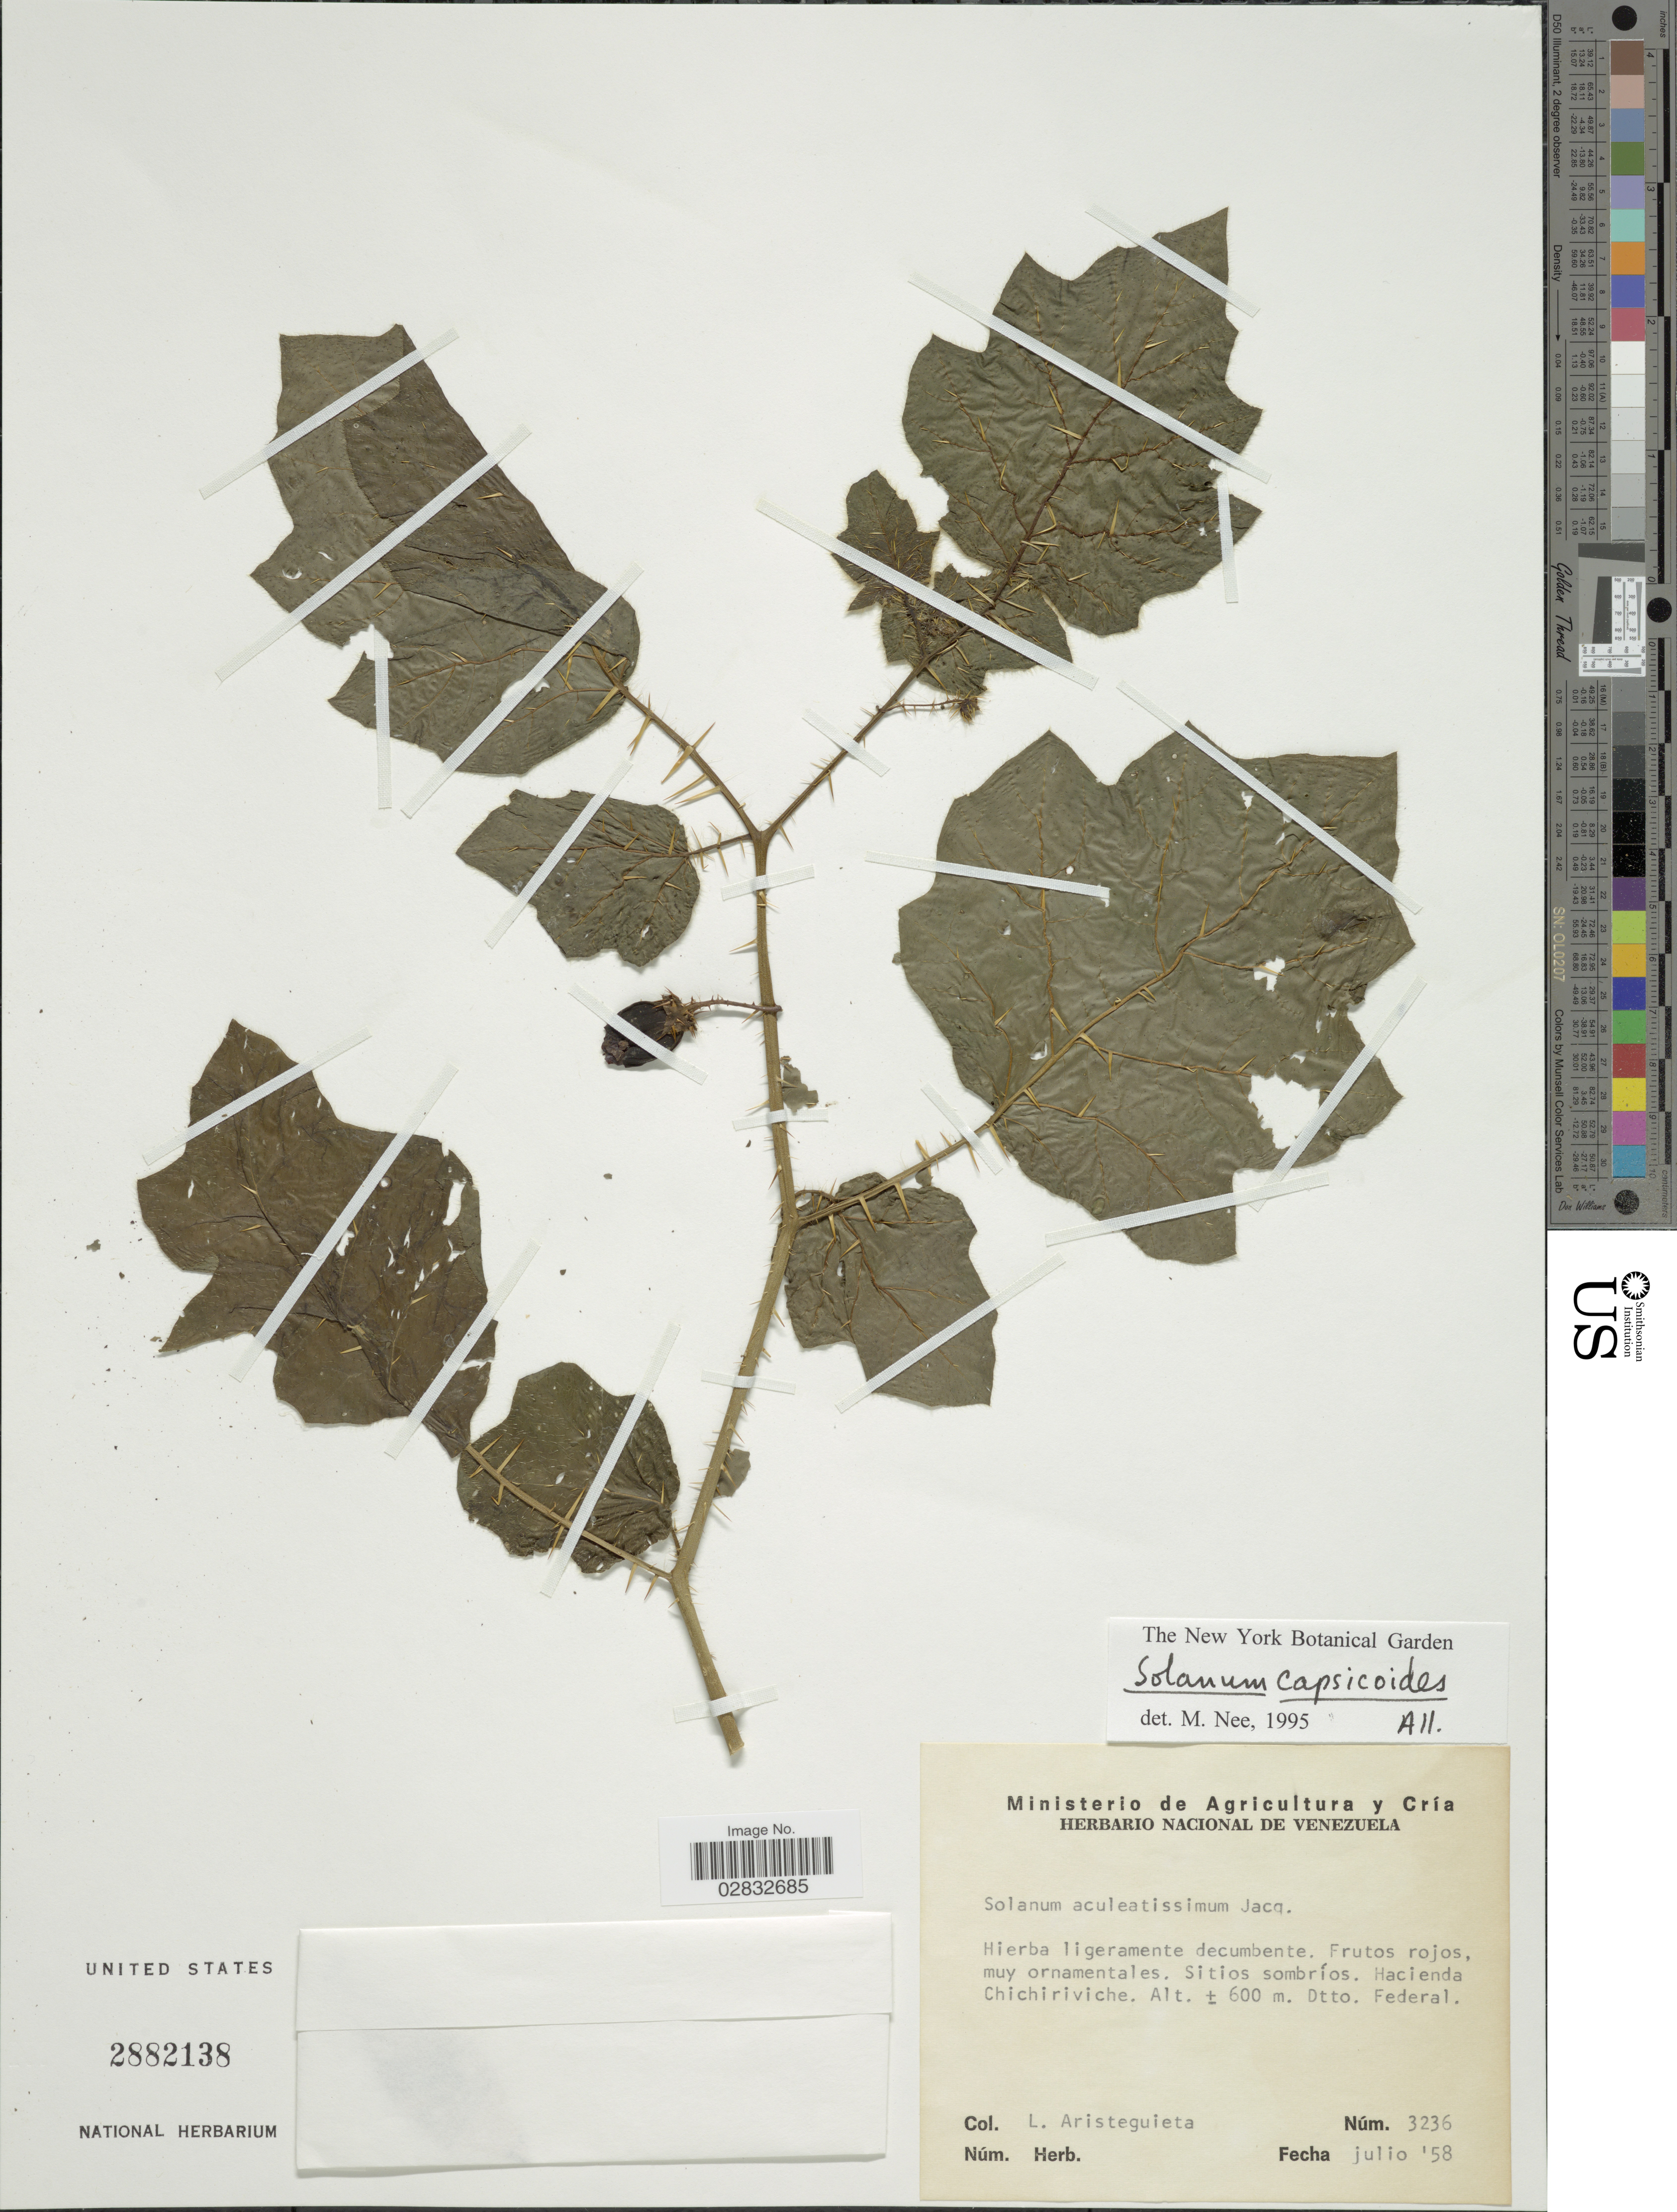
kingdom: Plantae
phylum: Tracheophyta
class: Magnoliopsida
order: Solanales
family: Solanaceae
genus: Solanum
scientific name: Solanum capsicoides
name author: All.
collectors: L. Aristeguieta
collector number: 3236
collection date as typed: Transcribed d/m/y: /7/58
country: Venezuela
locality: Hacienda Chichiriviche. Dtto. Federal.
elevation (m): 600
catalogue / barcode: US 2882138